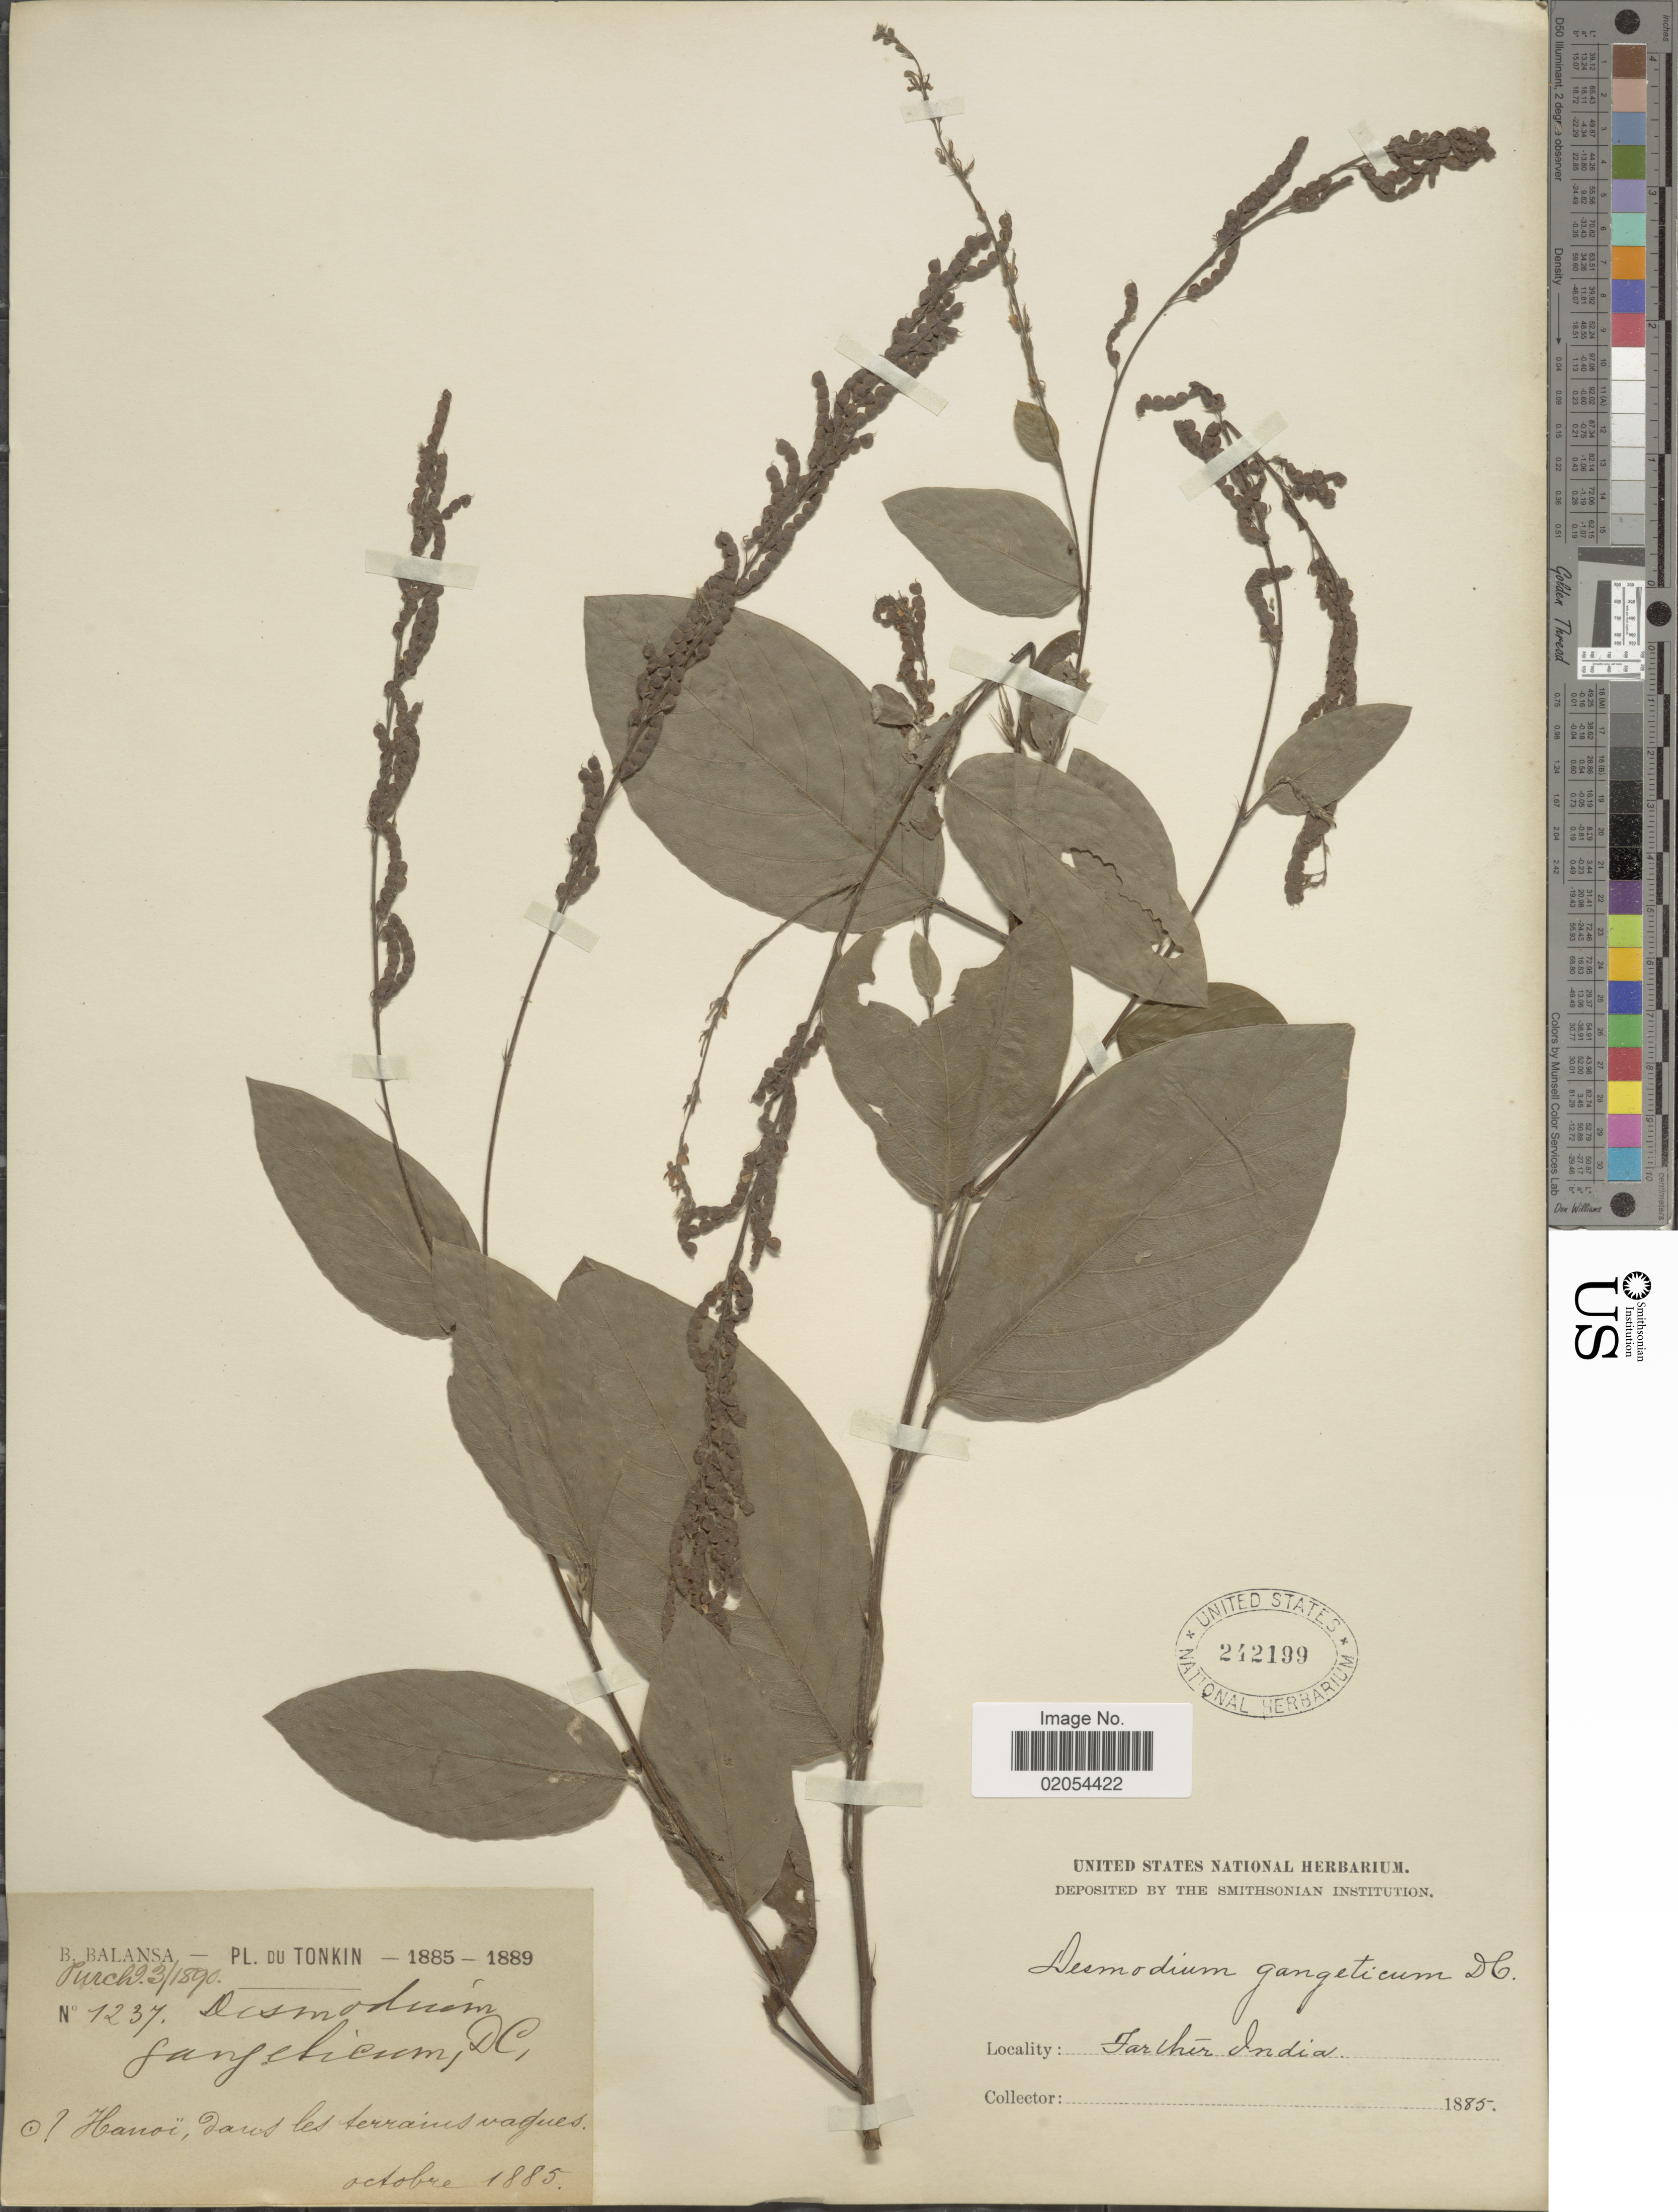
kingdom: Plantae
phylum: Tracheophyta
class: Magnoliopsida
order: Fabales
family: Fabaceae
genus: Pleurolobus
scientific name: Pleurolobus gangeticus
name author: (L.) J. St.-Hil. ex H. Ohashi & K. Ohashi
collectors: B. Balansa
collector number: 1237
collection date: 1885-10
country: Vietnam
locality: Pl. du Tonkin, Hanoi, saus les terrains vagues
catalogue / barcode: US 242199